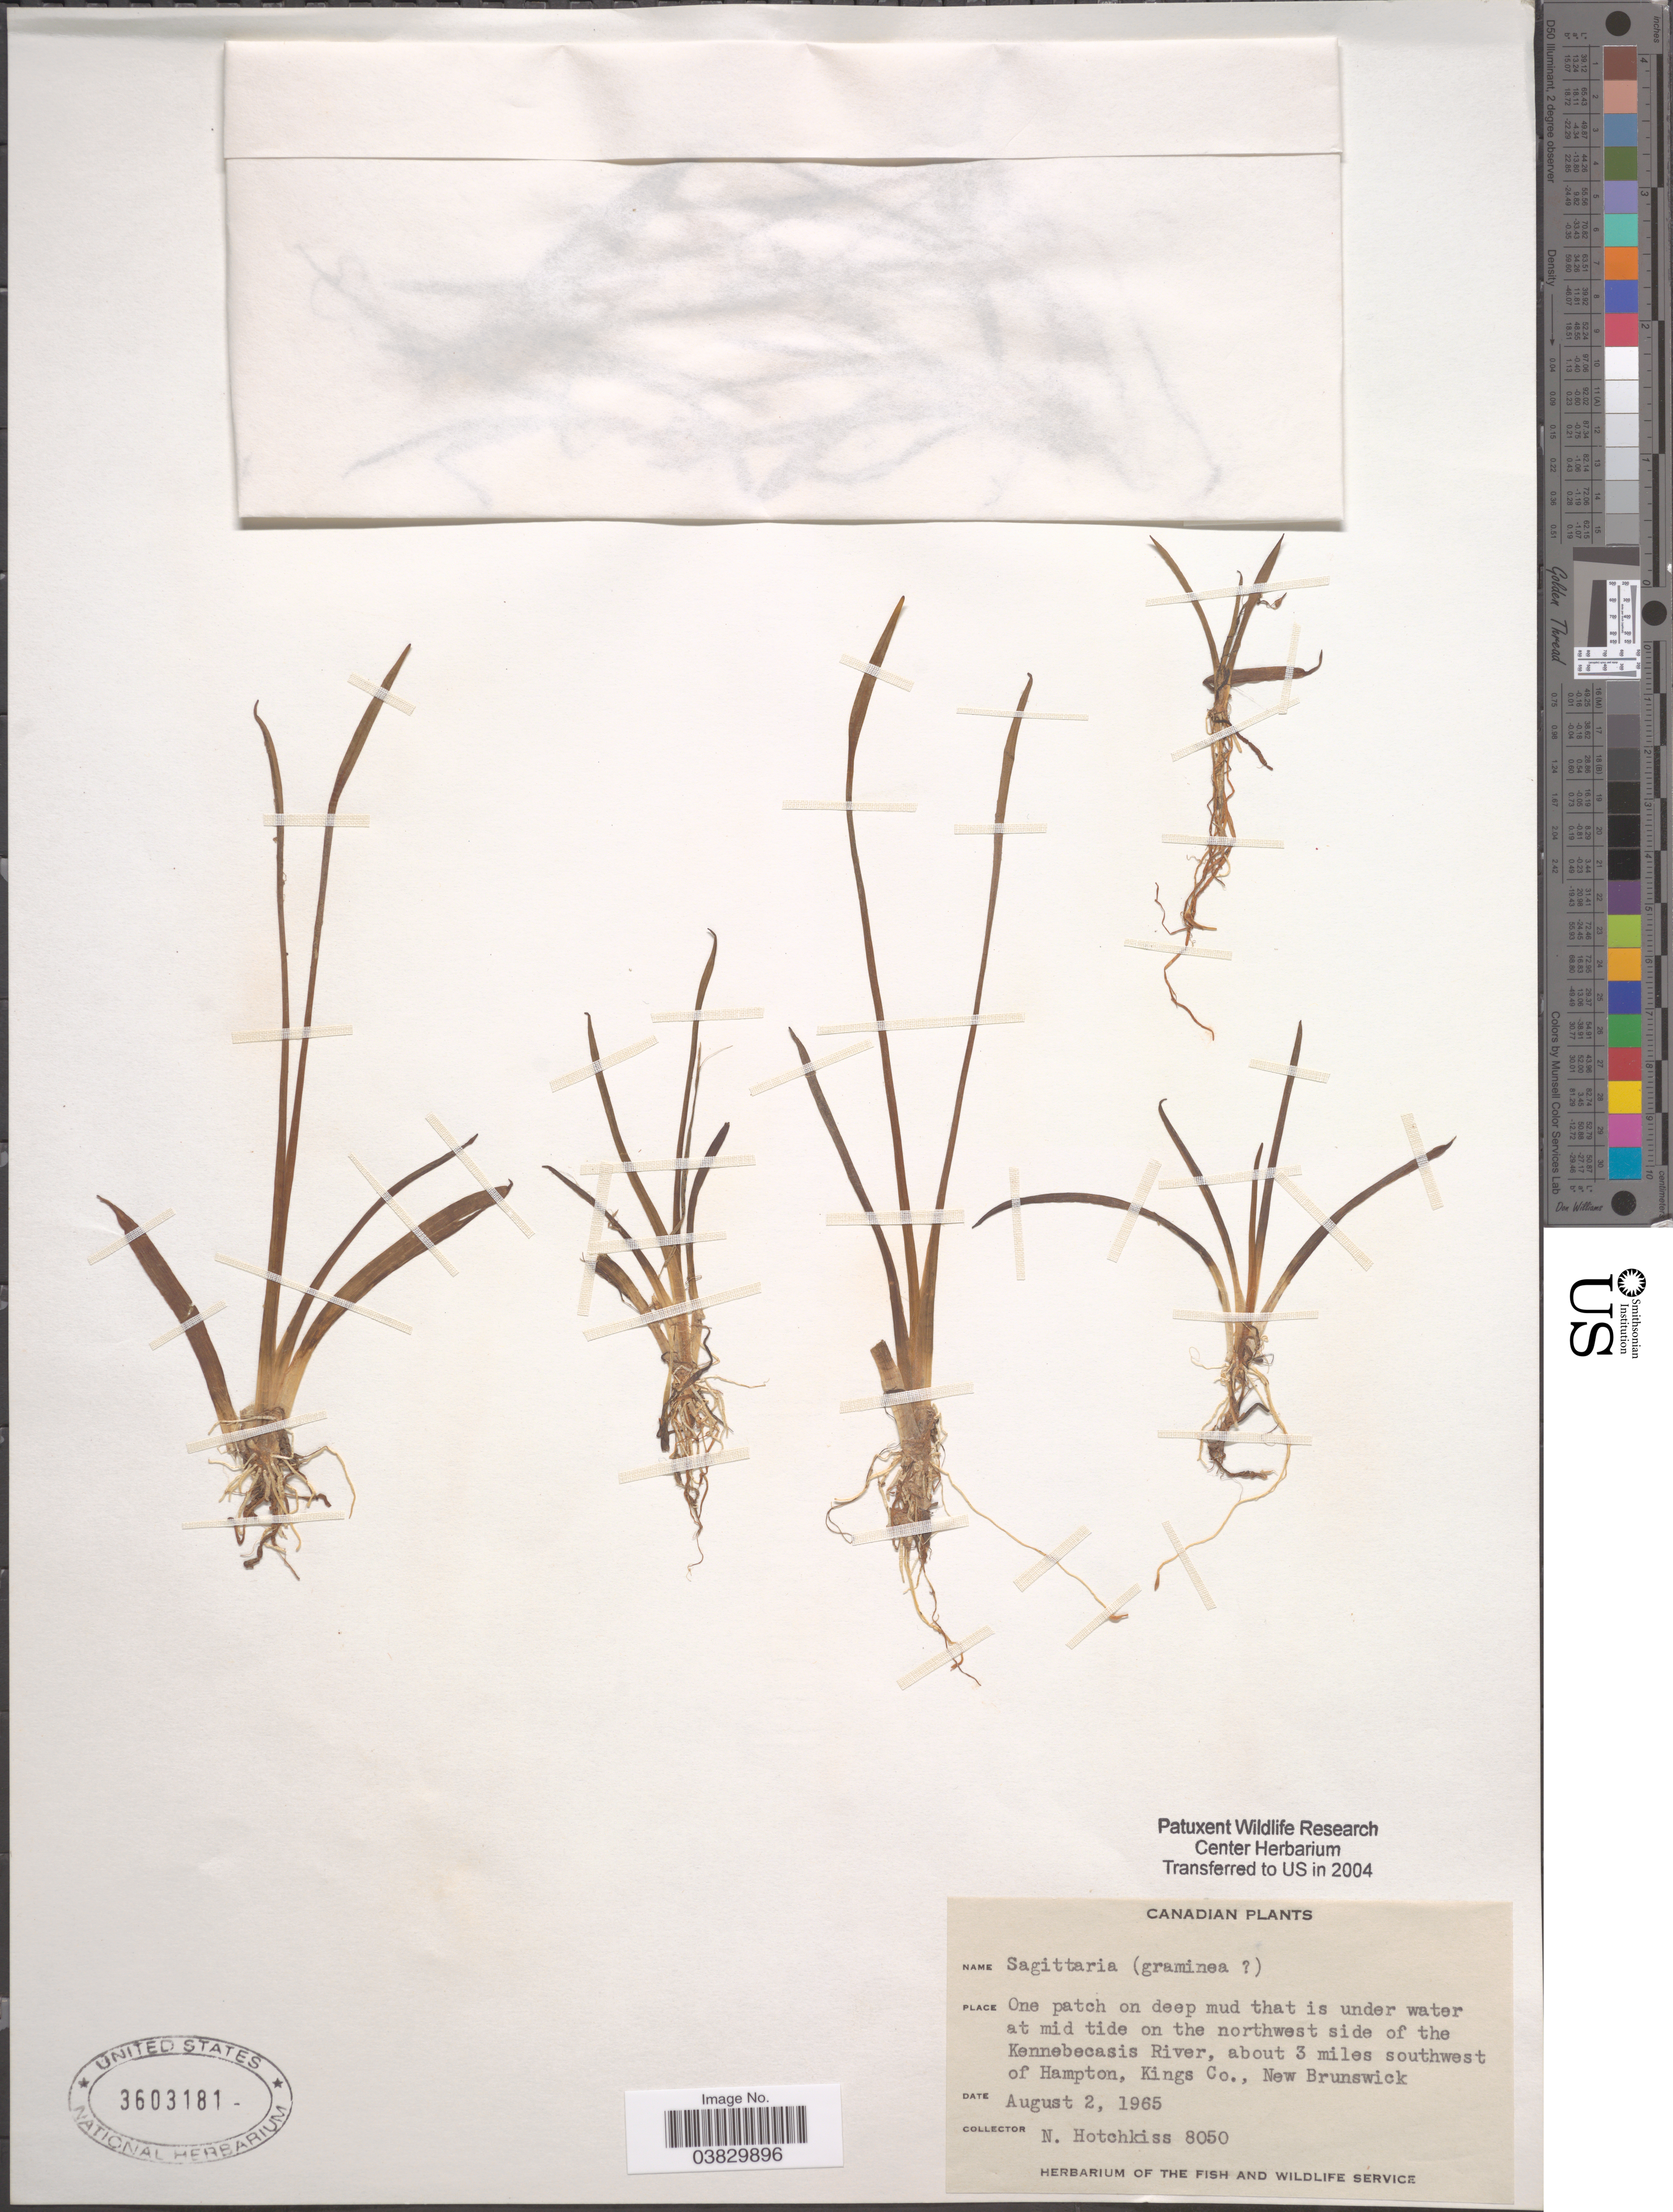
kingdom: Plantae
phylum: Tracheophyta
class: Liliopsida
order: Alismatales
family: Alismataceae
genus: Sagittaria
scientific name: Sagittaria graminea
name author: Michx.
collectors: N. Hotchkiss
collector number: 8050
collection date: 1965-08-02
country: Canada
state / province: New Brunswick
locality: One patch on deep mud that is under water at mid tide on the northwest side of the Kennebecasis River, about 3 miles southwest of Hampton, Kings Co.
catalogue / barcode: US 3603181